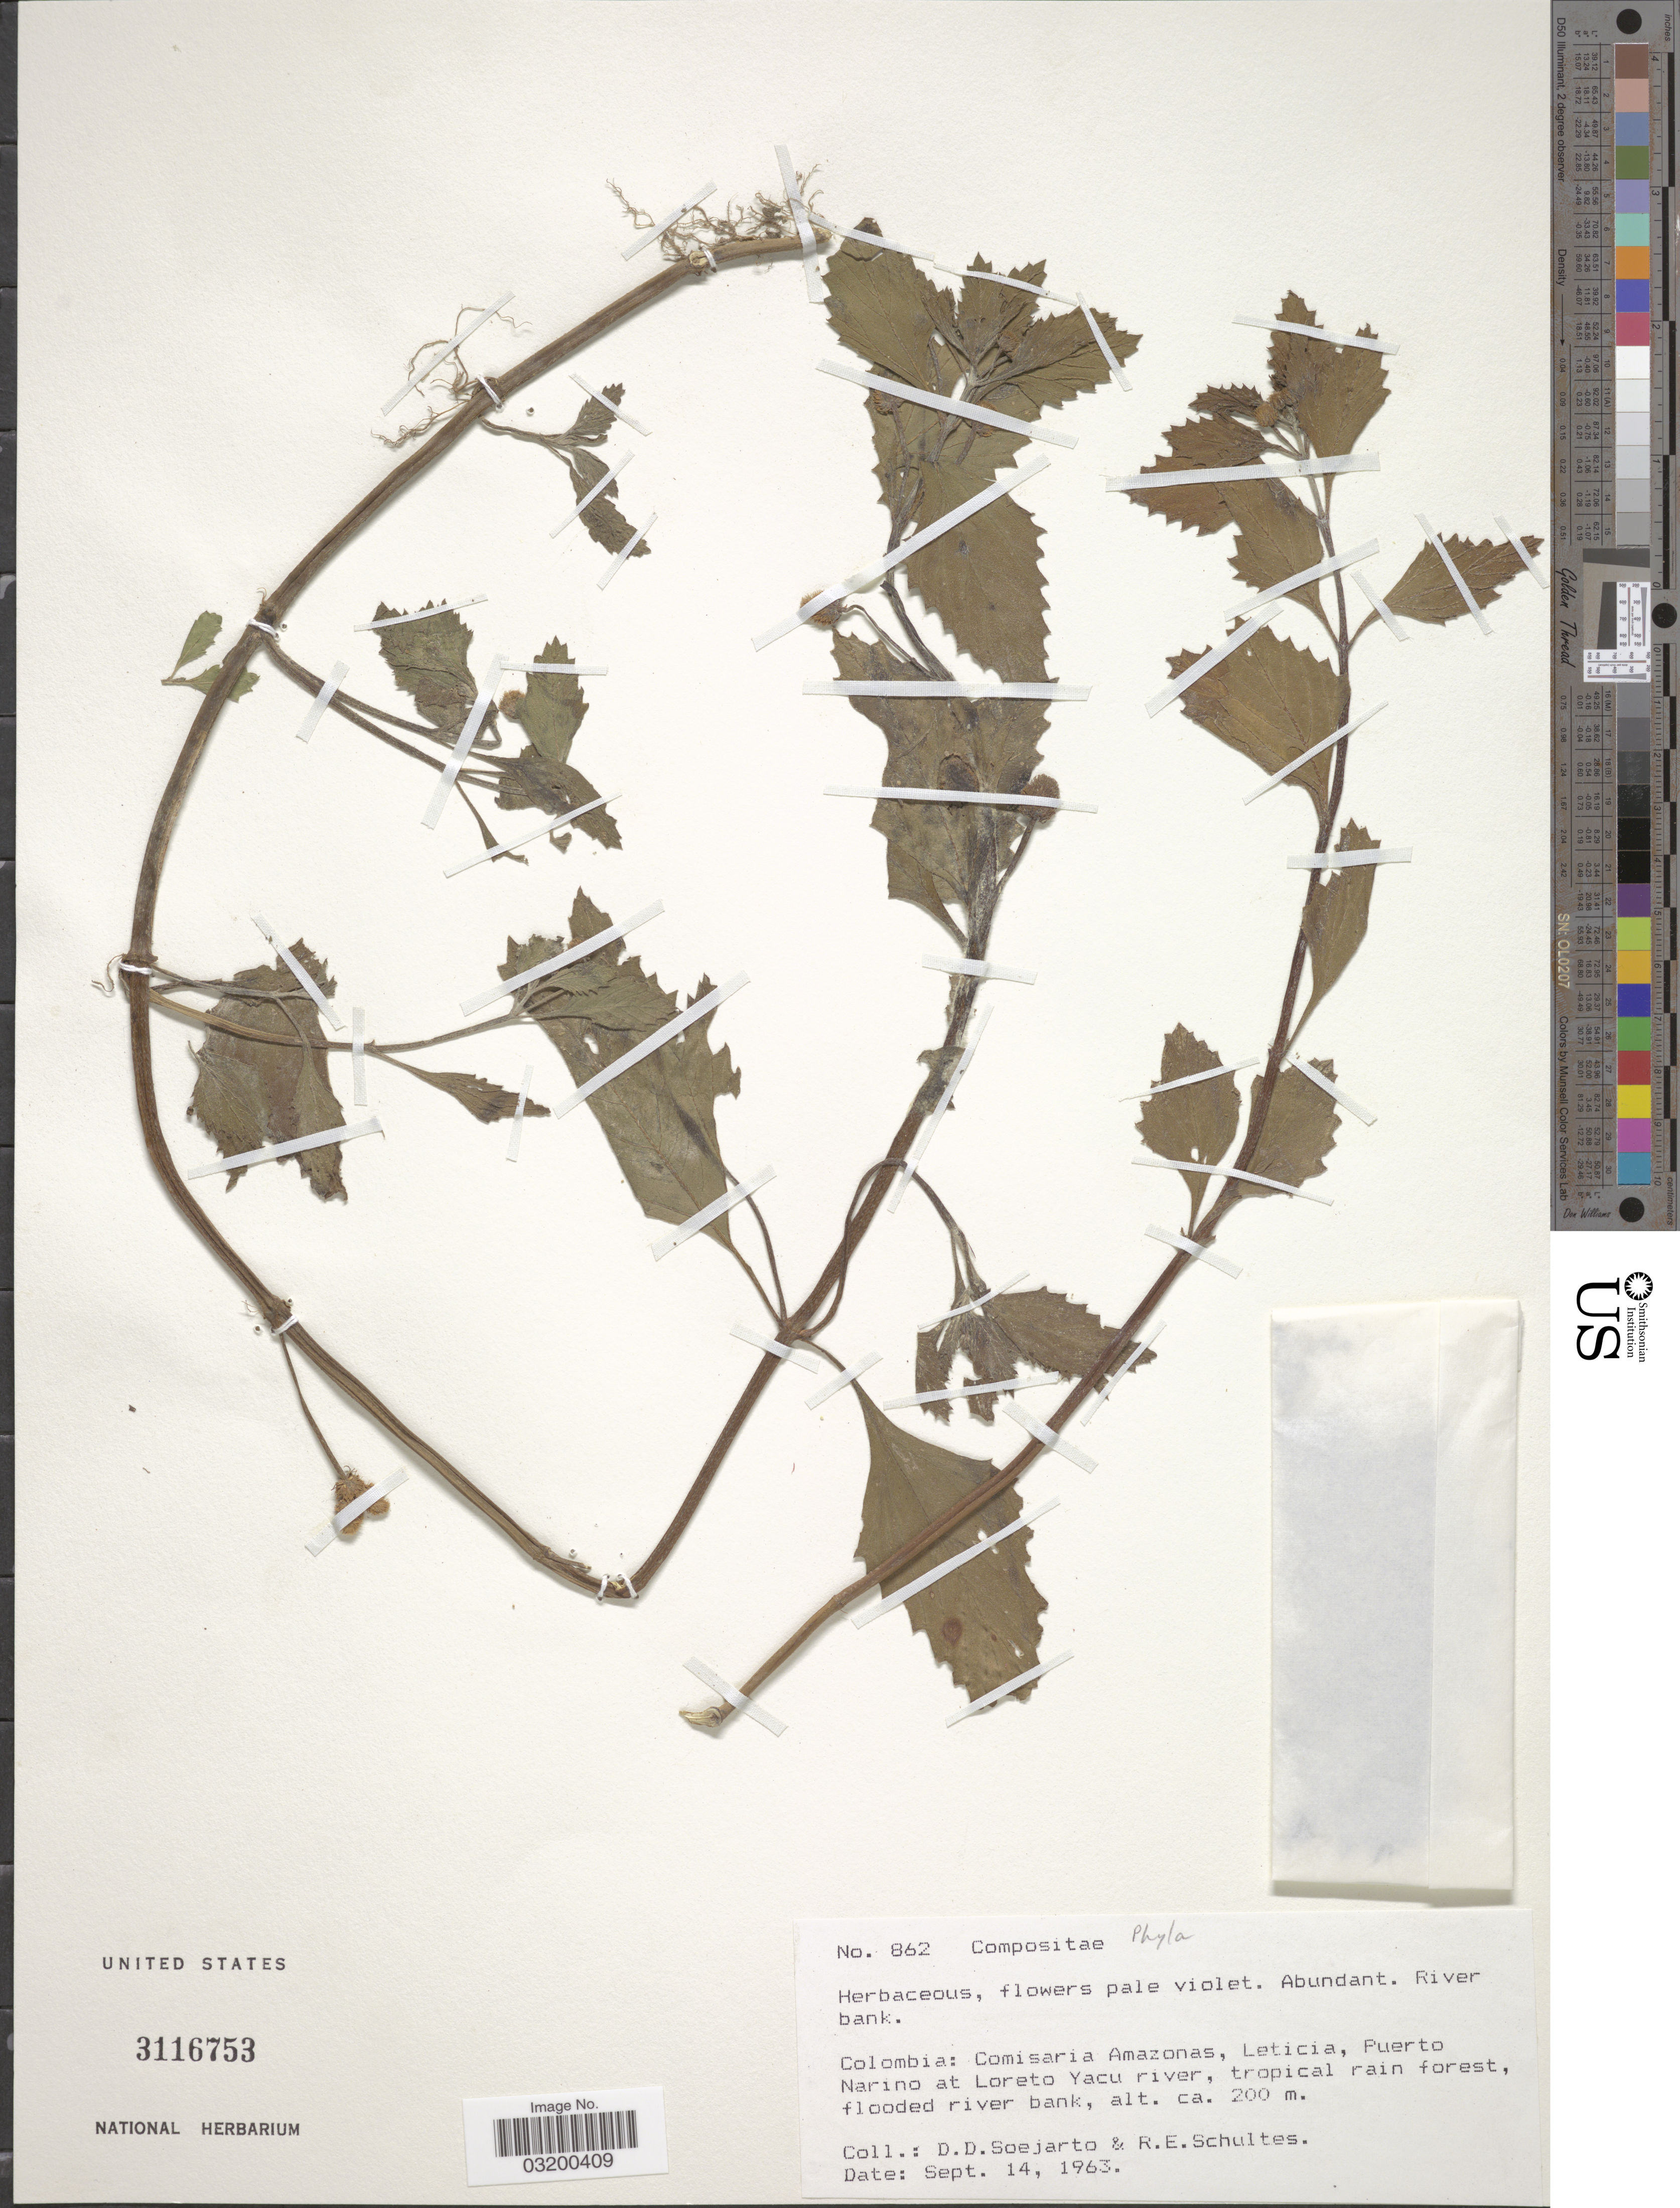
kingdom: Plantae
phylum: Tracheophyta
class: Magnoliopsida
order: Lamiales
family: Verbenaceae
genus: Phyla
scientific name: Phyla sp.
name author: Lour.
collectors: R. E. Schultes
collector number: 862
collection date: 1963-09-14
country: Colombia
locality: Comisaria Amazonas, Leticia, Puerto Narino at Loreto Yacu river, tropical rain forest, flooded river bank.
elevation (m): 200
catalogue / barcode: US 3116753